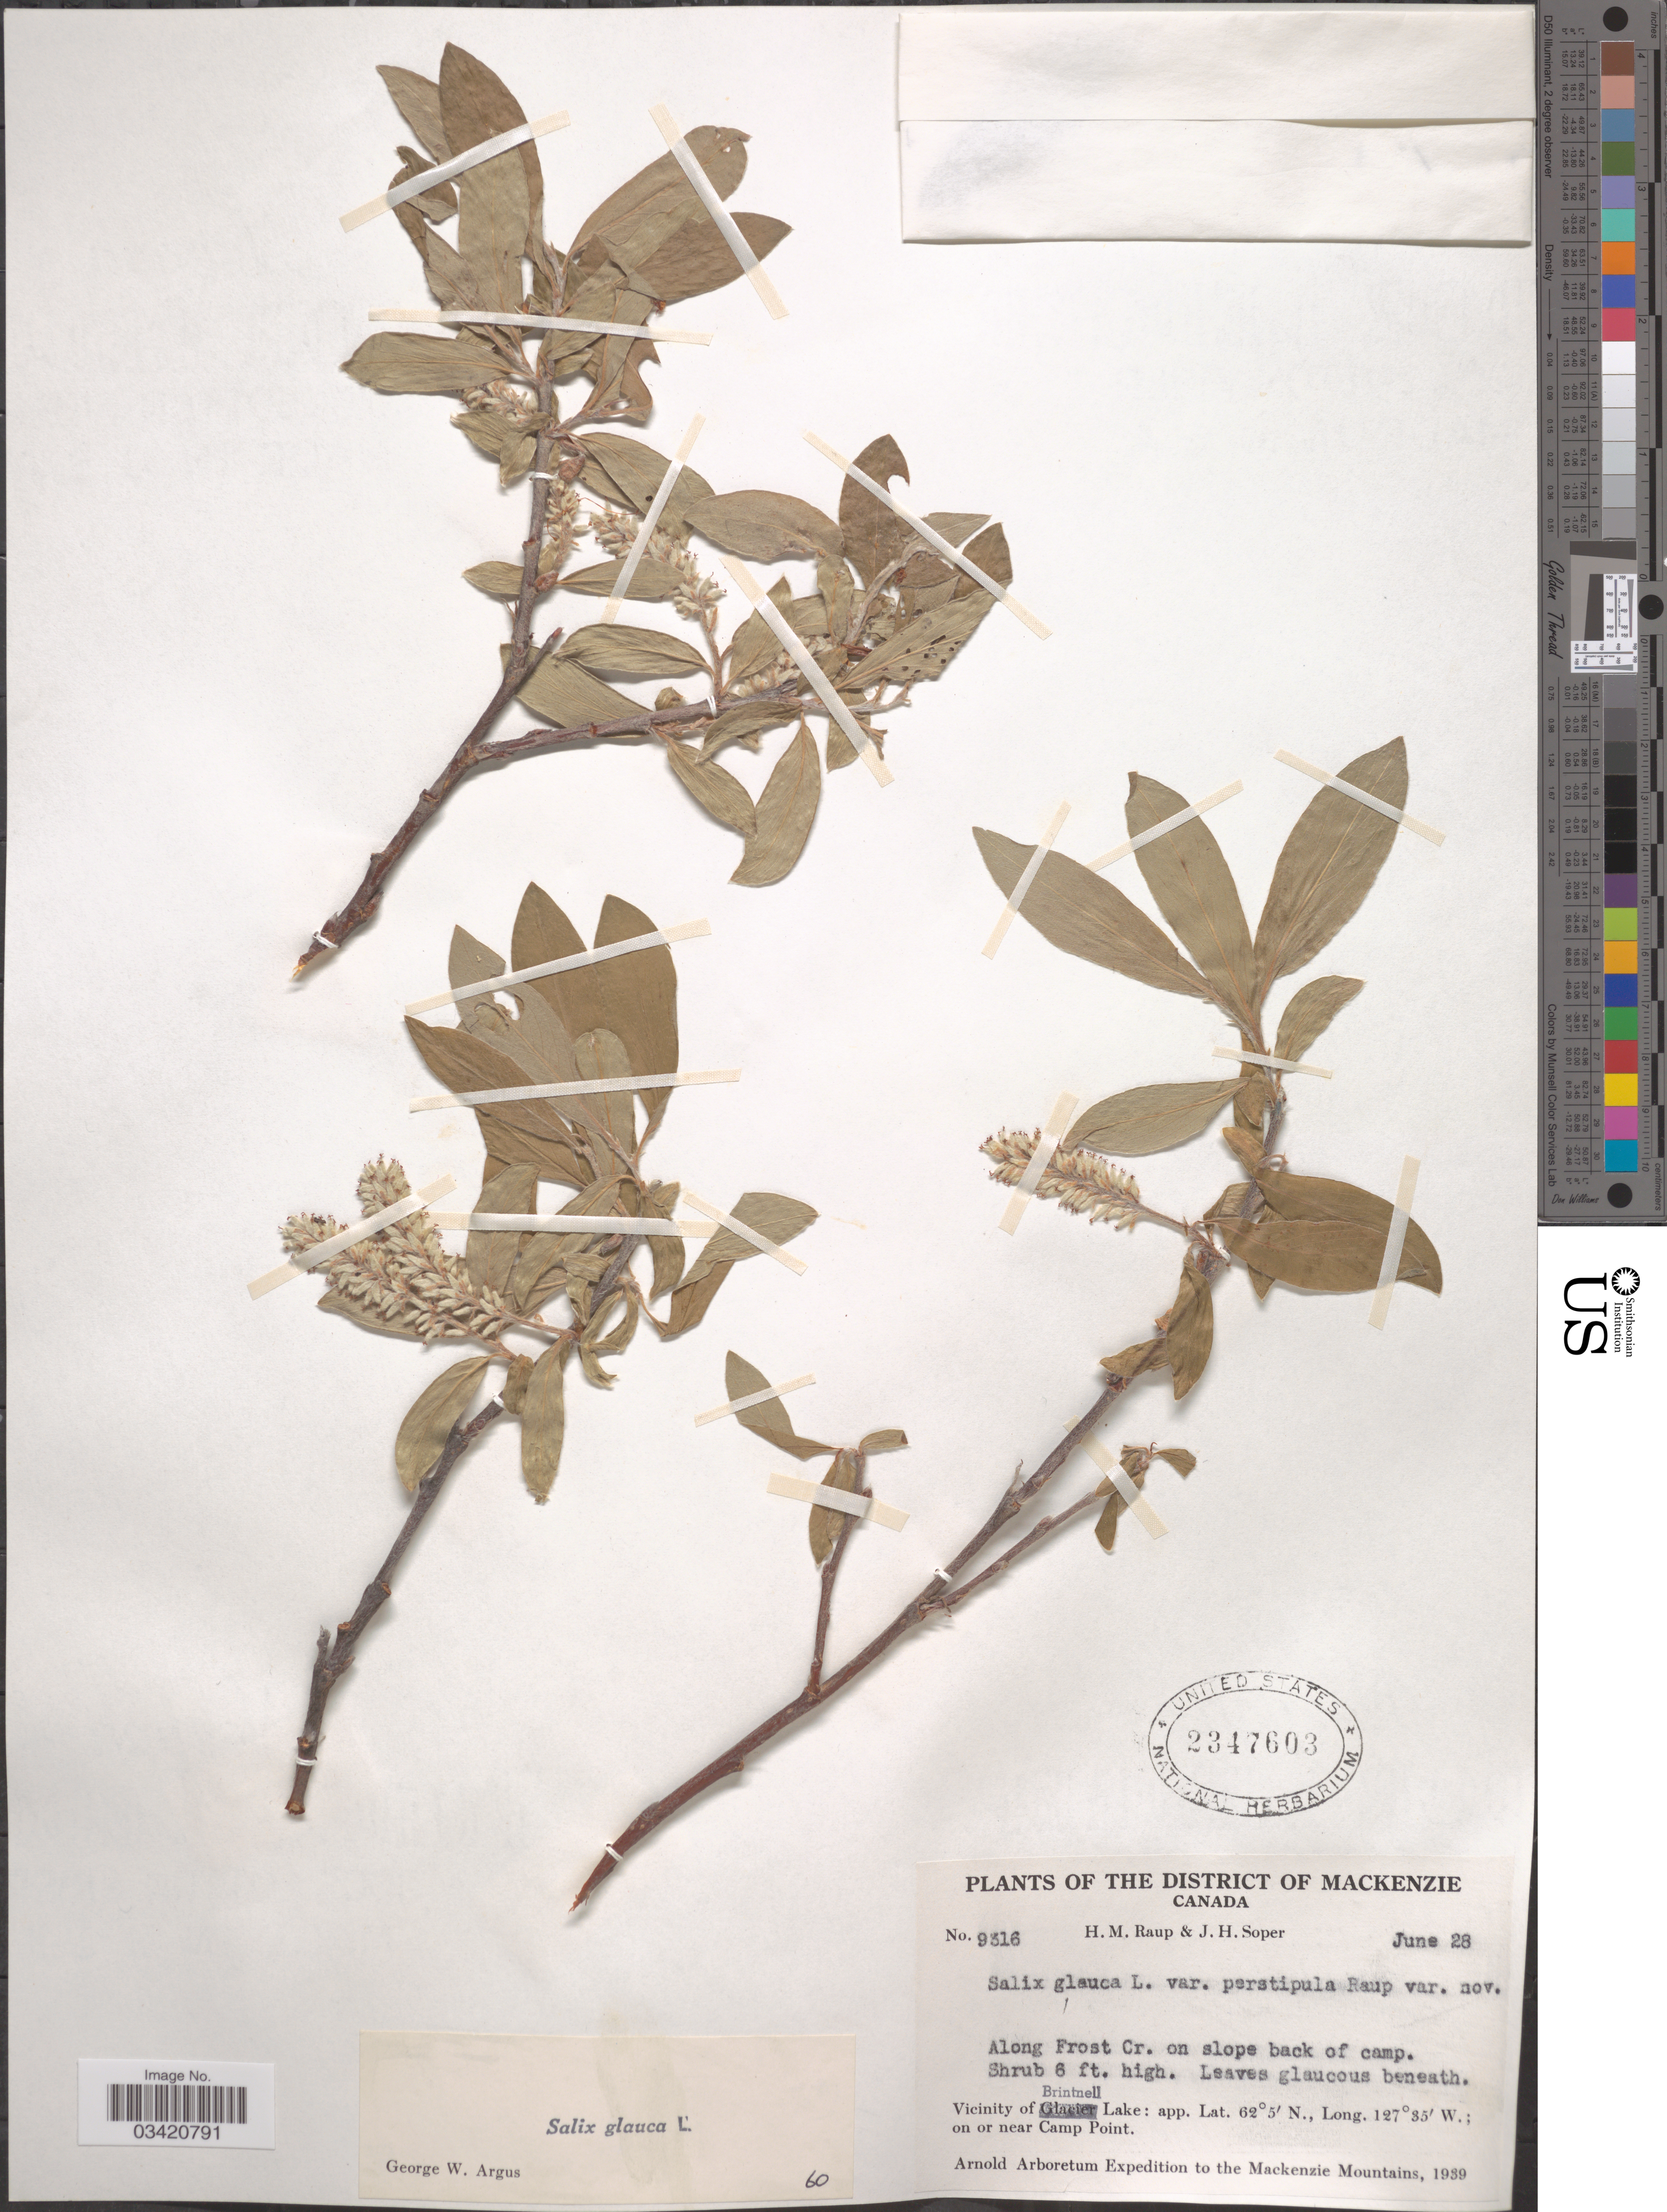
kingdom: Plantae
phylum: Tracheophyta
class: Magnoliopsida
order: Malpighiales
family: Salicaceae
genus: Salix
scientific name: Salix glauca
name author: L.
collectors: H. Raup & J. H. Soper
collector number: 9316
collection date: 1939-06-28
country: Canada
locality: District of Mackenzie. Vicinity of Brintnell Lake; on or near Camp Point. Mackenzie Mountains.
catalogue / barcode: US 2347603